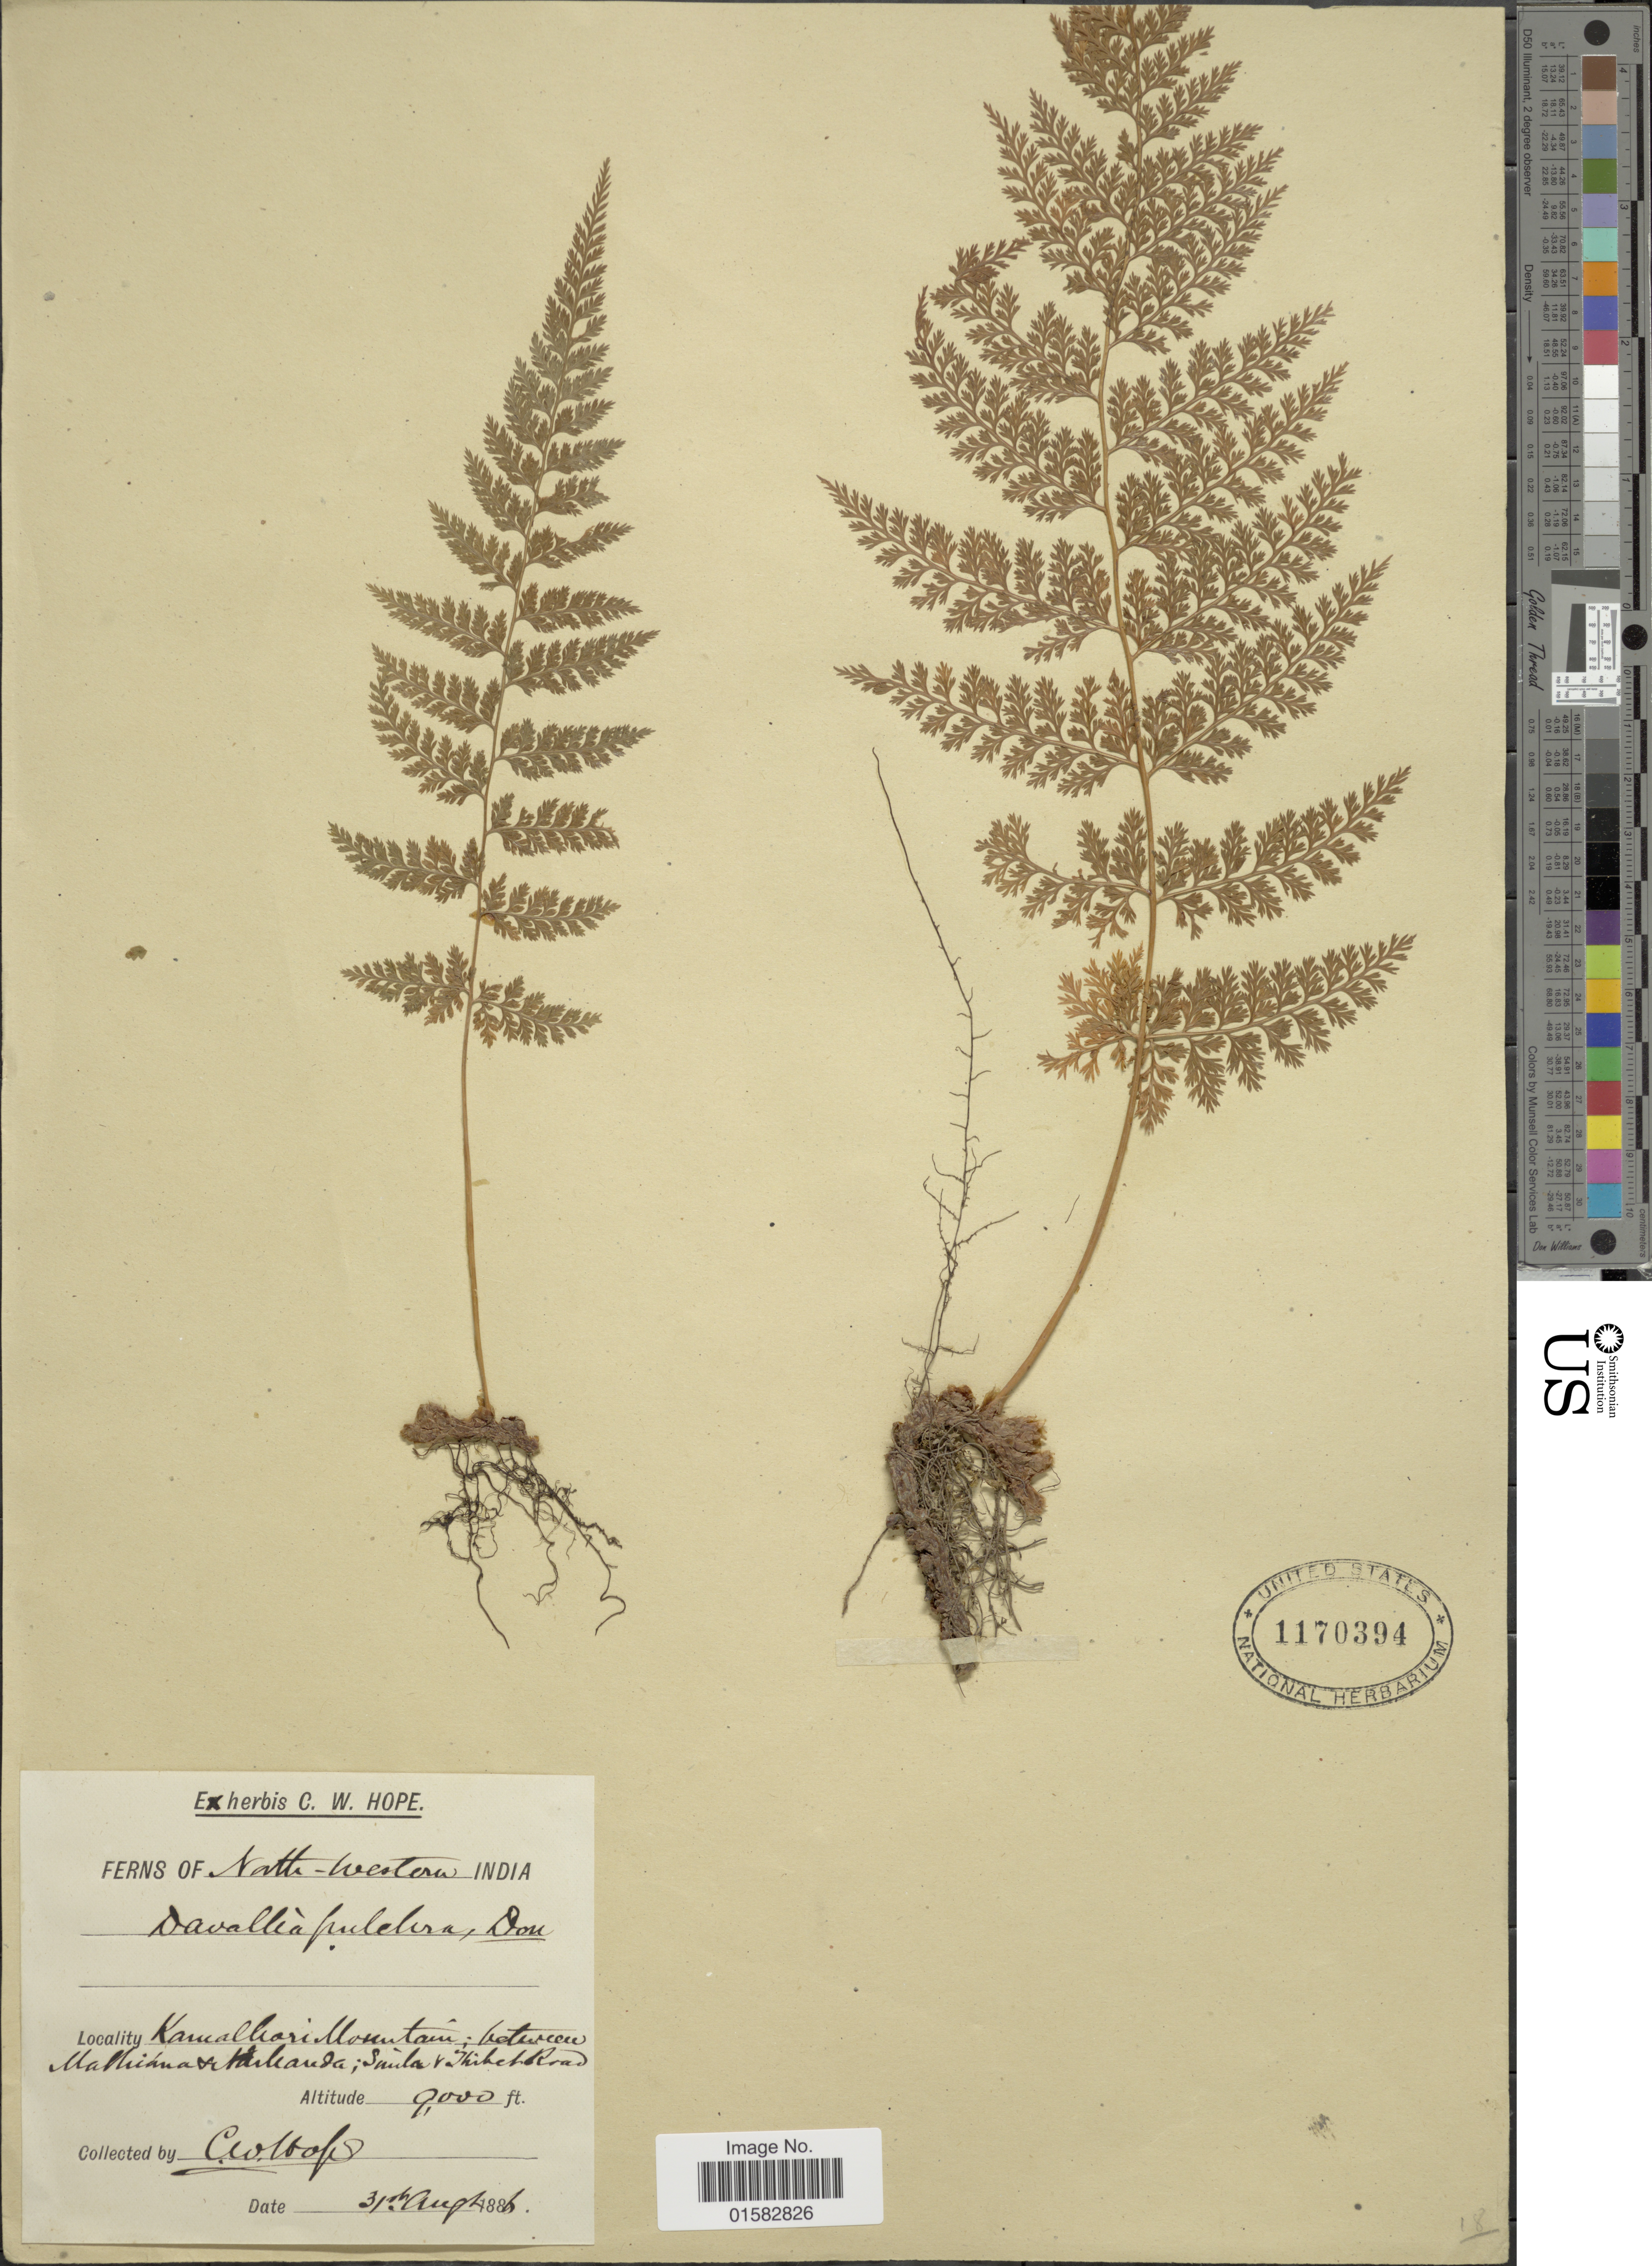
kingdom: Plantae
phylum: Tracheophyta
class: Polypodiopsida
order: Polypodiales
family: Davalliaceae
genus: Davallia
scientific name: Davallia pulchra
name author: D. Don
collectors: C. W. Hope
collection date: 1886-08-31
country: India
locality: North-Western India, Kamalhari Mountain; between Malhima Nakauda, Simla & Thibet Road [interpreted]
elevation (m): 2743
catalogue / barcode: US 1170394